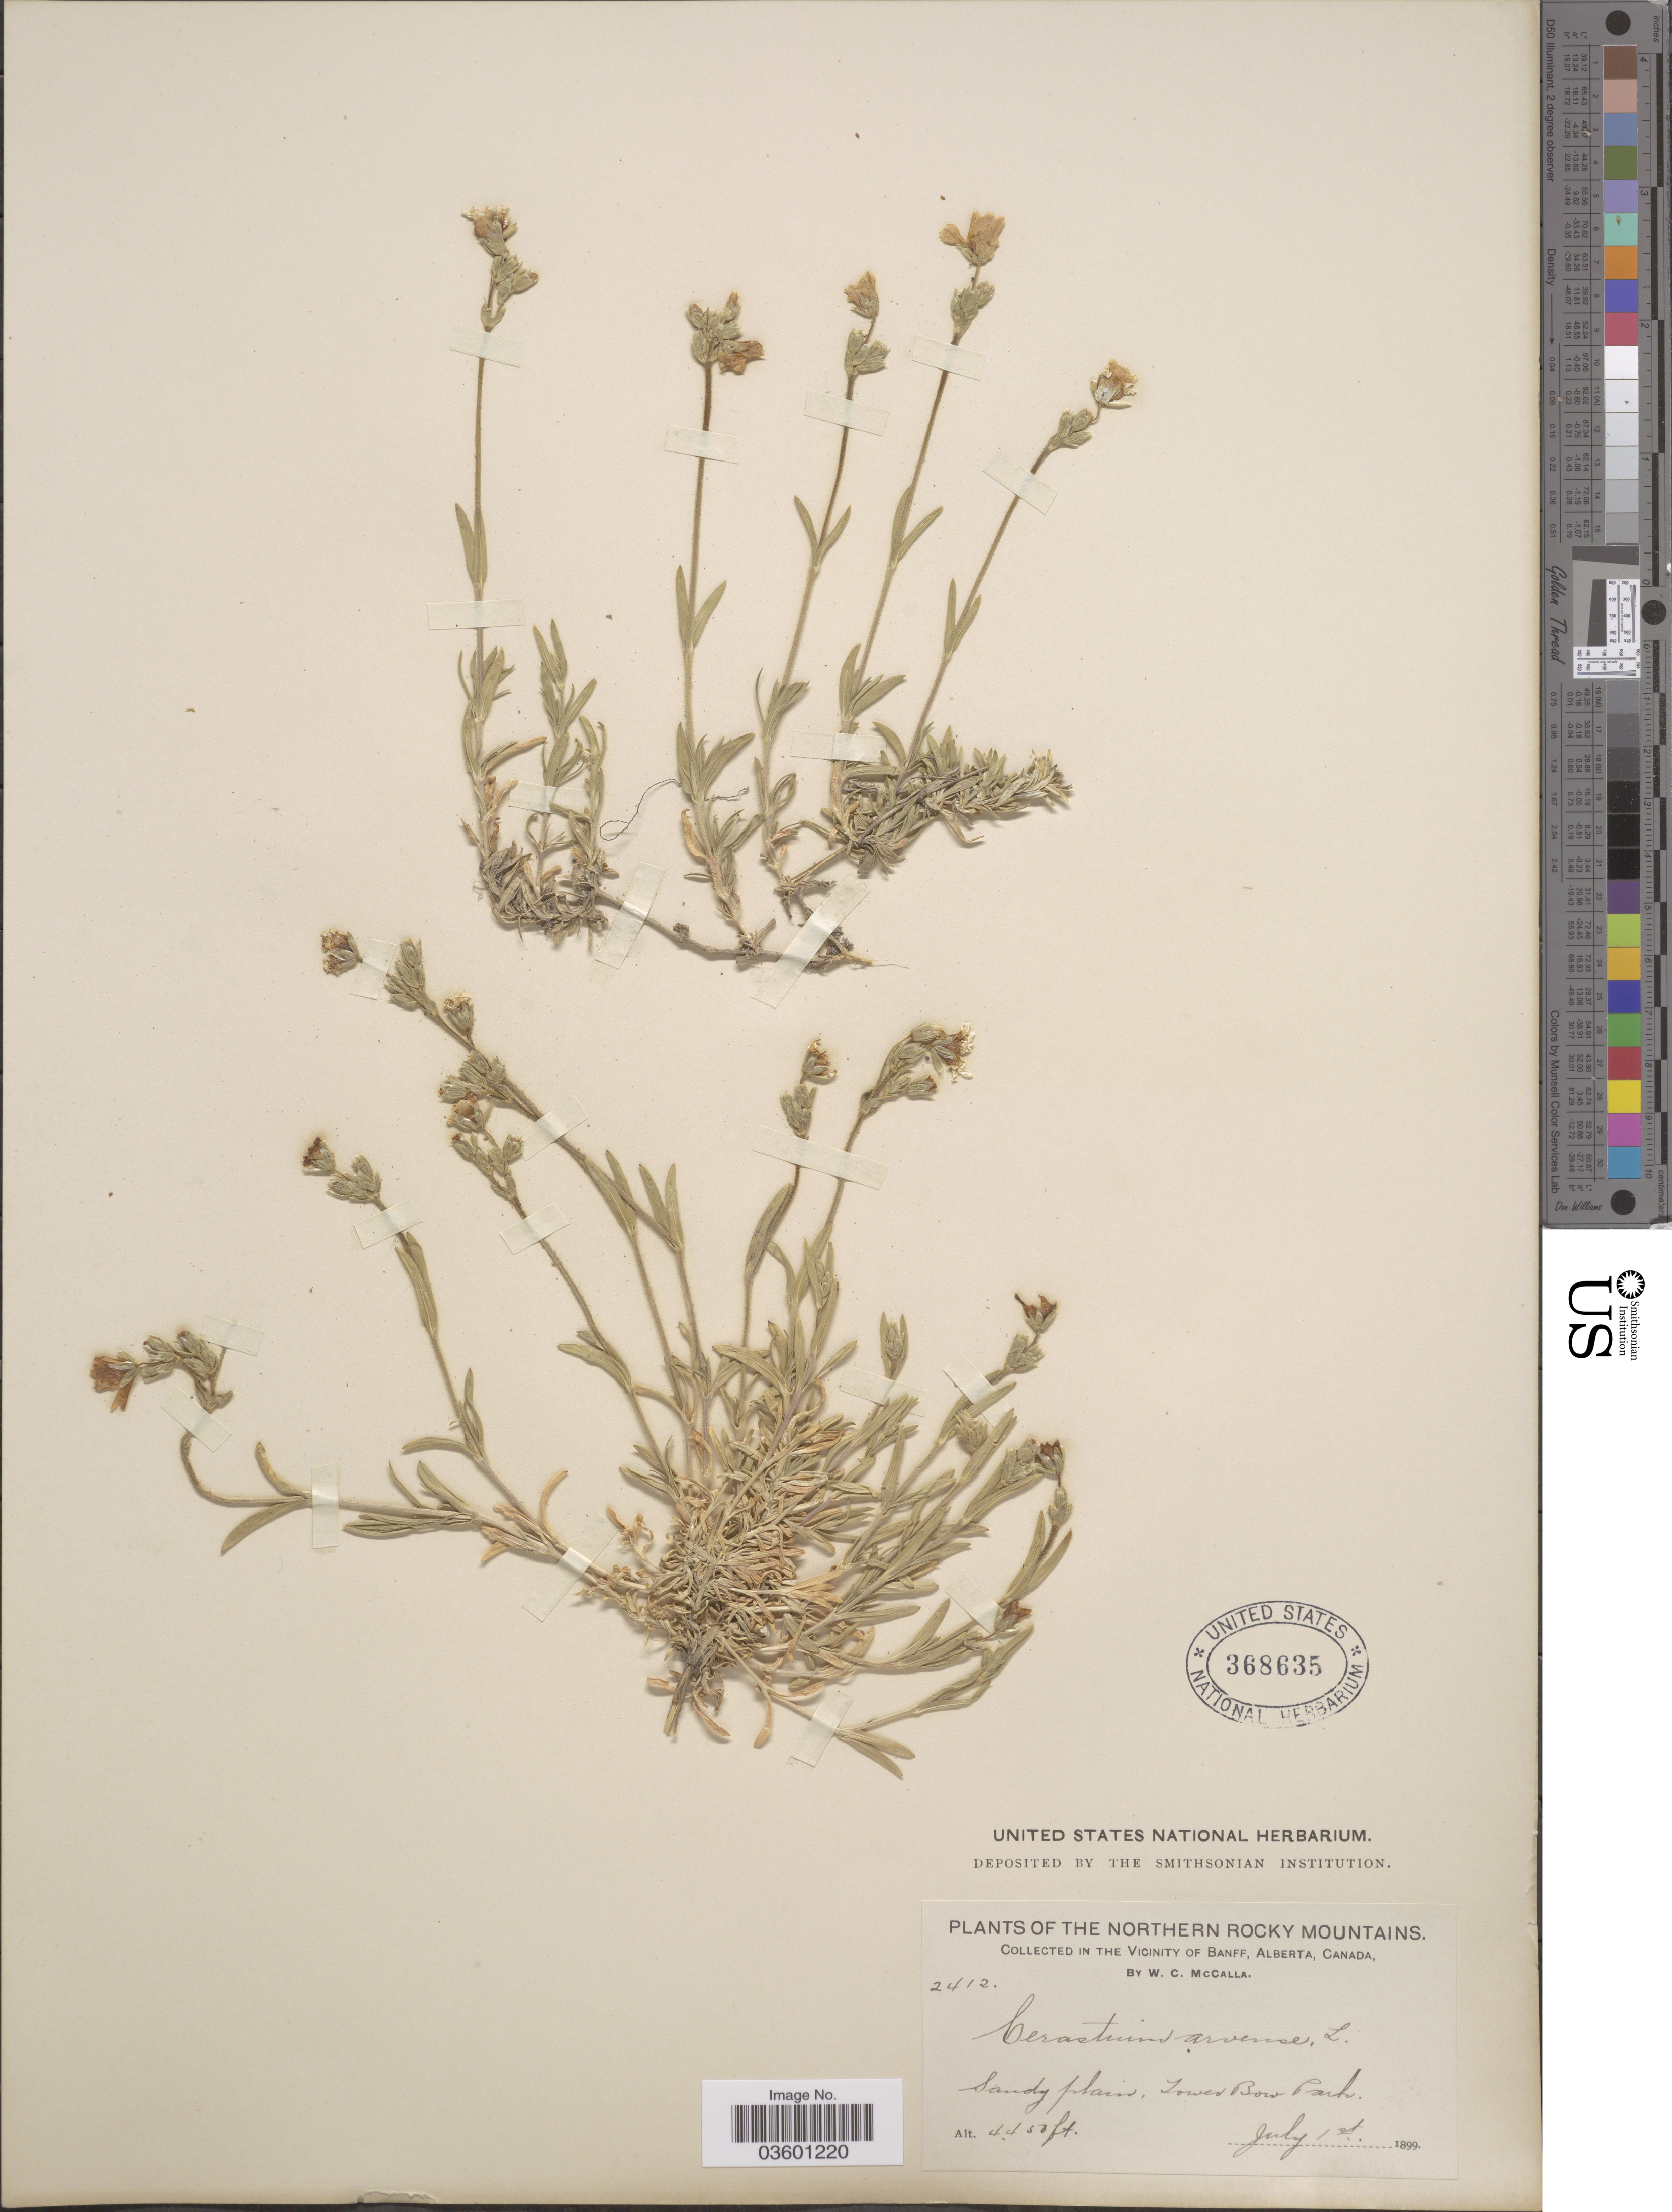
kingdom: Plantae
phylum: Tracheophyta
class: Magnoliopsida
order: Caryophyllales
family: Caryophyllaceae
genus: Cerastium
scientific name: Cerastium arvense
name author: L.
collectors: W. McCalla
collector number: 2412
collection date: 1899-07-01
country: Canada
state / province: Alberta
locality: The Northern Rocky Mountains. Vicinity of Banff. Lower Bow Park.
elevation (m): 1356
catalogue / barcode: US 368635